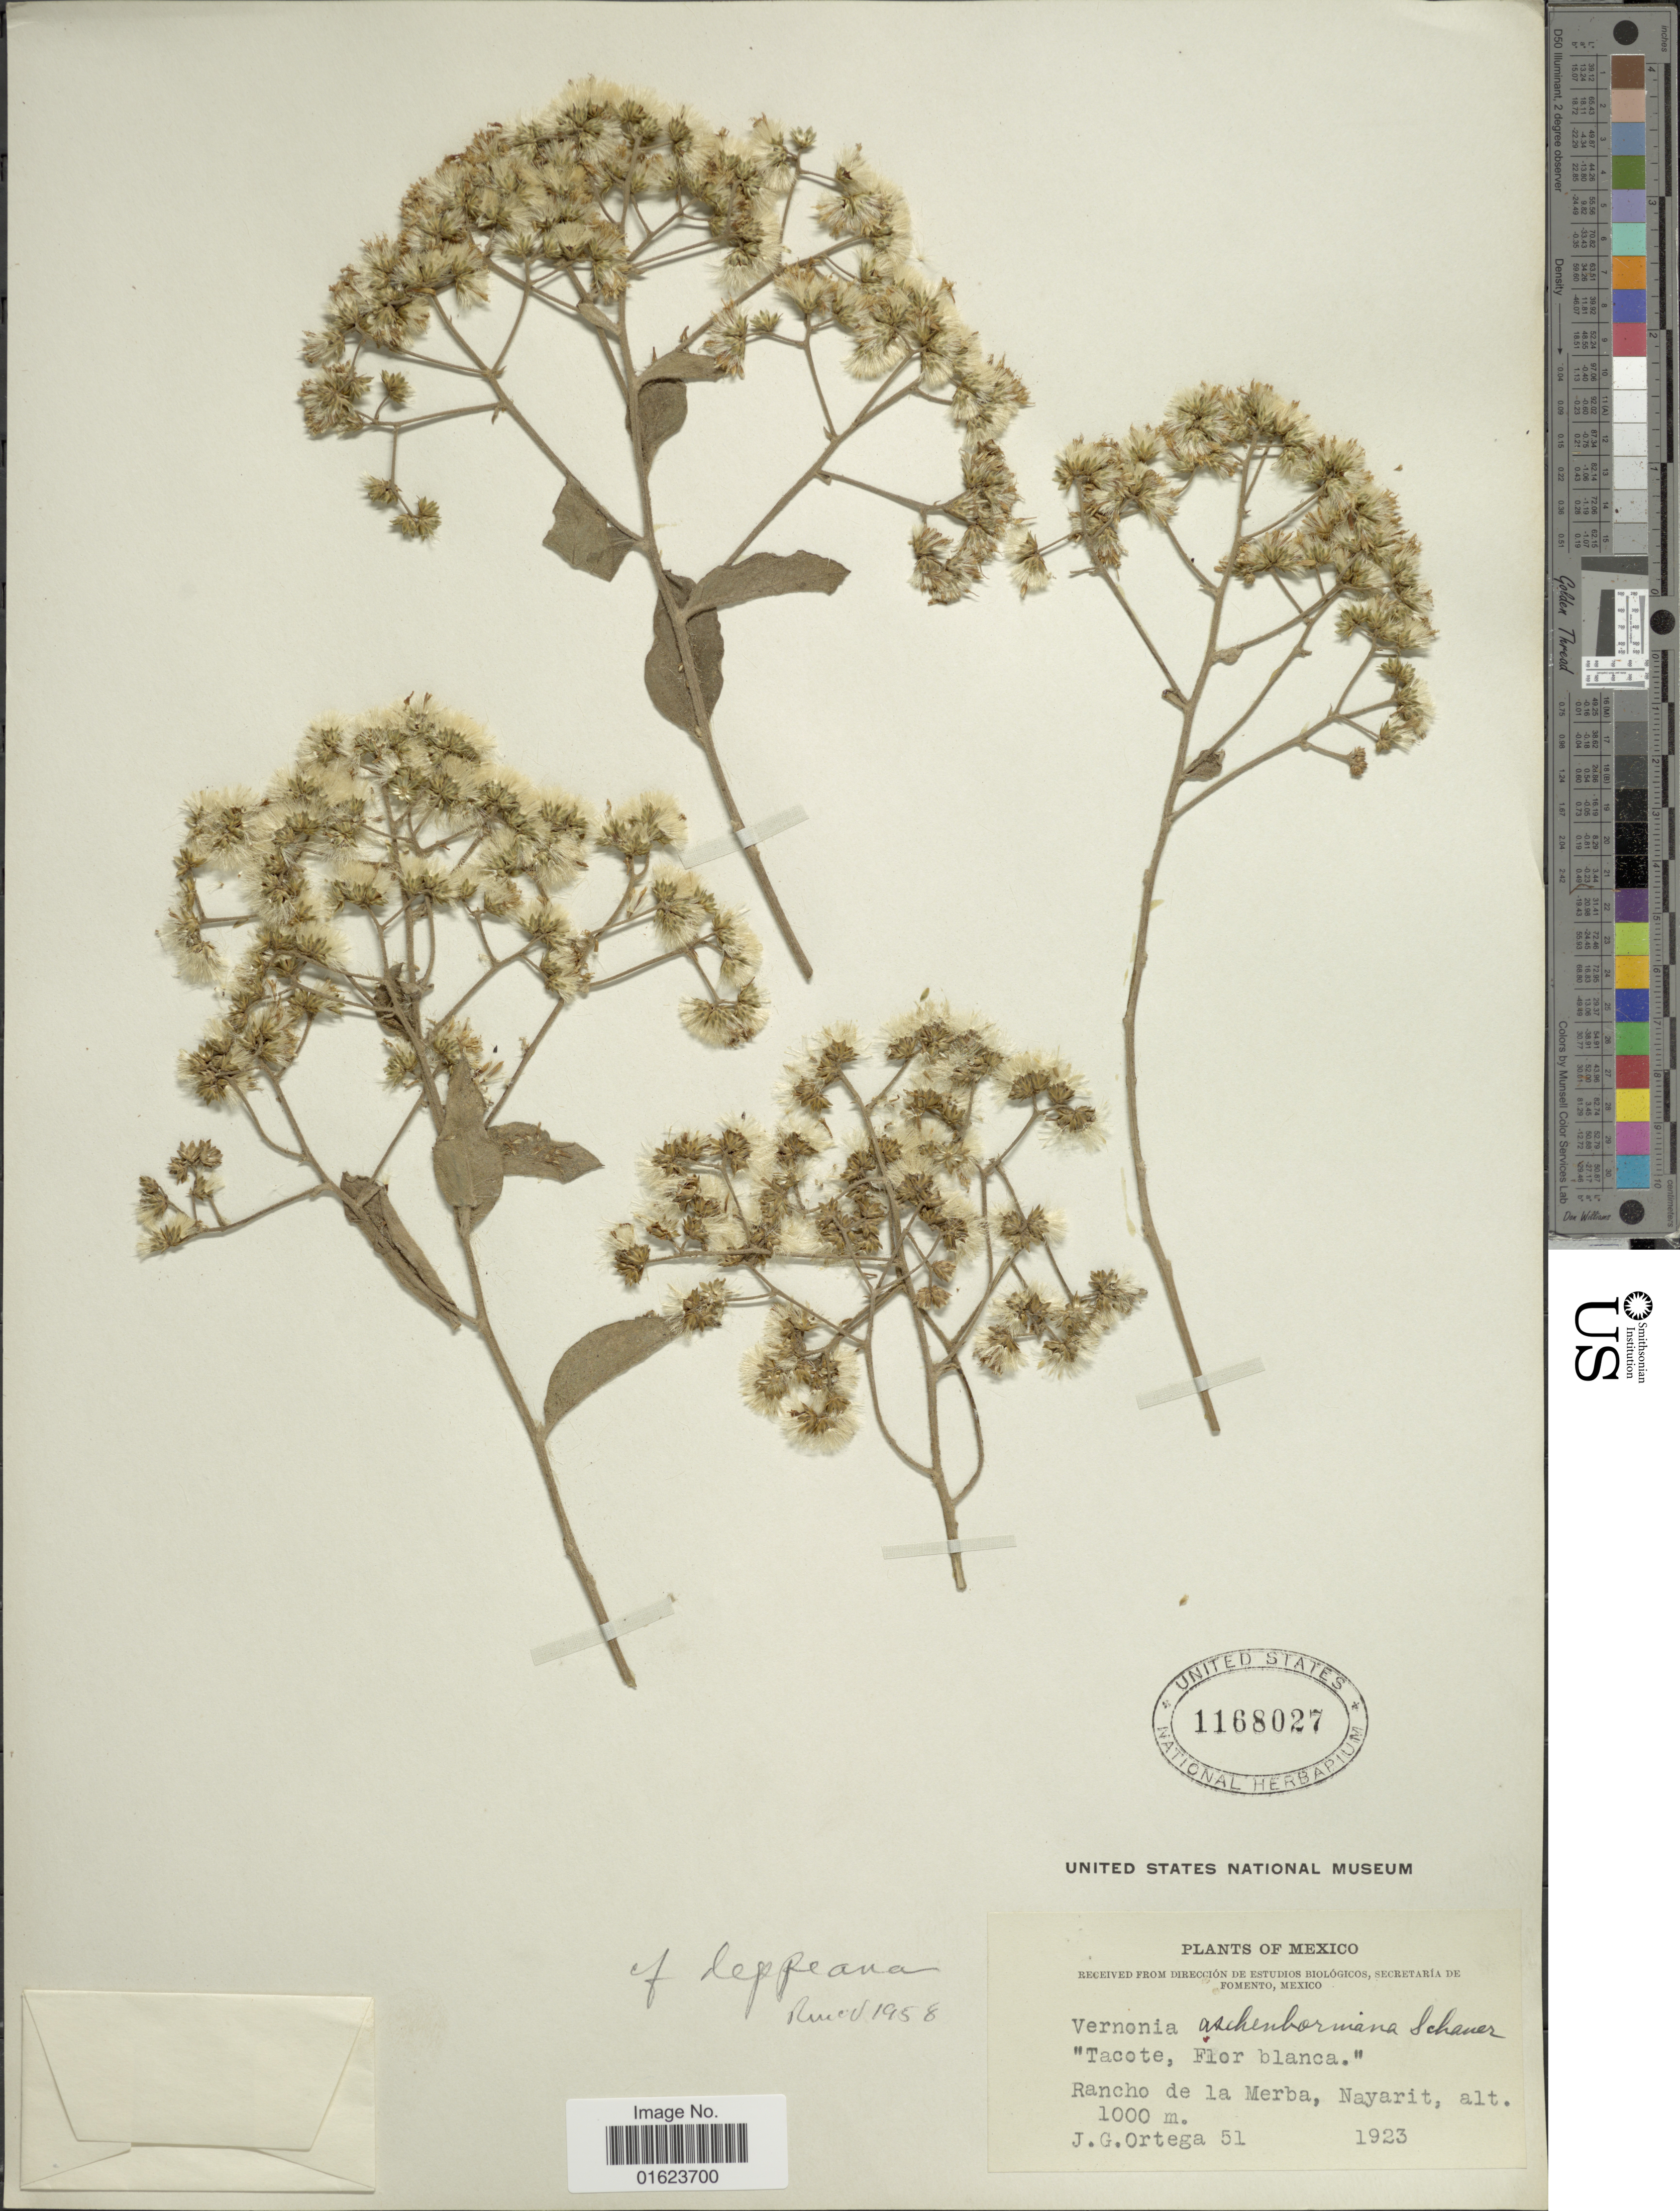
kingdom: Plantae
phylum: Tracheophyta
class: Magnoliopsida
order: Asterales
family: Asteraceae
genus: Vernonanthura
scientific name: Vernonanthura deppeana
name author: (Less.) H. Rob.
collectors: J. Ortega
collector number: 51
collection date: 1923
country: Mexico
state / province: Nayarit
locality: Mexico. Rancho de la Merba, Nayarit.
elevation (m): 1000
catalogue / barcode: US 1168027